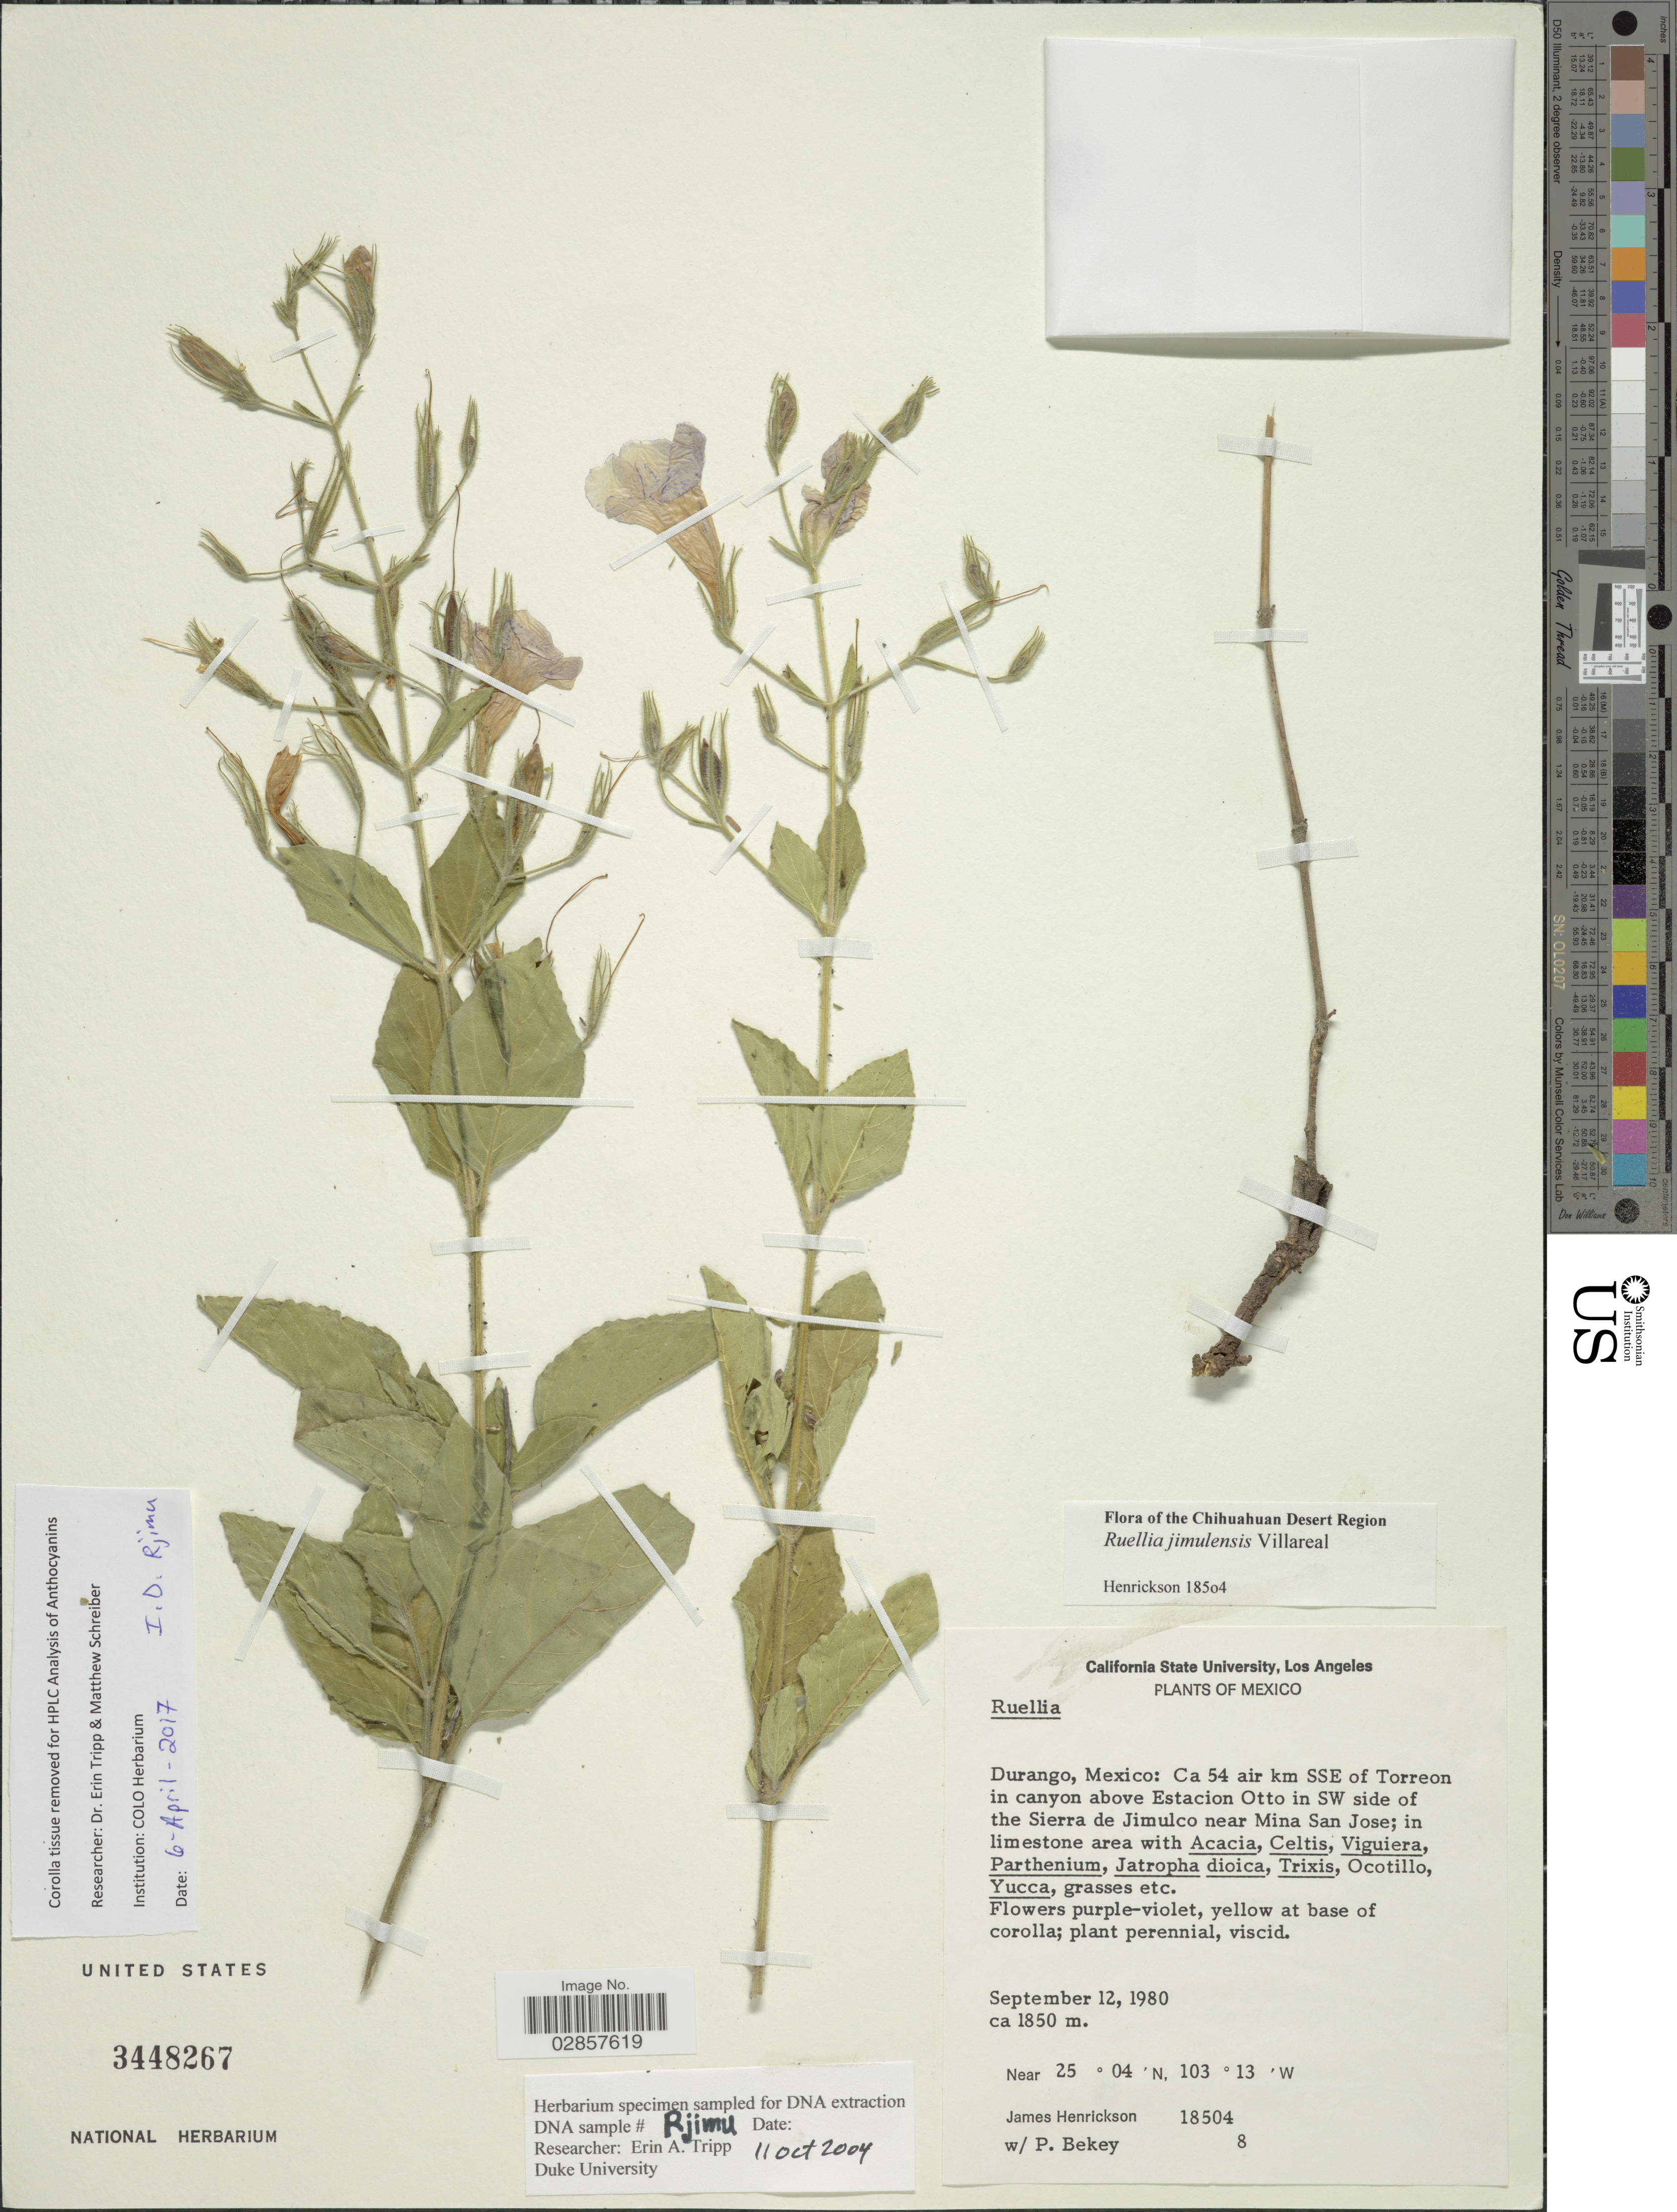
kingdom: Plantae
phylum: Tracheophyta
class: Magnoliopsida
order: Lamiales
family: Acanthaceae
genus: Ruellia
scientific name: Ruellia jimulcensis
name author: Villarreal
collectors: J. Henrickson & Bekey, P.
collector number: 18504/8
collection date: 1980-09-12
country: Mexico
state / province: Durango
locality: Ca 54 air km SSE of Torreon in canyon above Estacion Otto in SW side of the Sierra de Jimulco near Mina San Jose.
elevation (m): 1850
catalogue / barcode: US 3448267